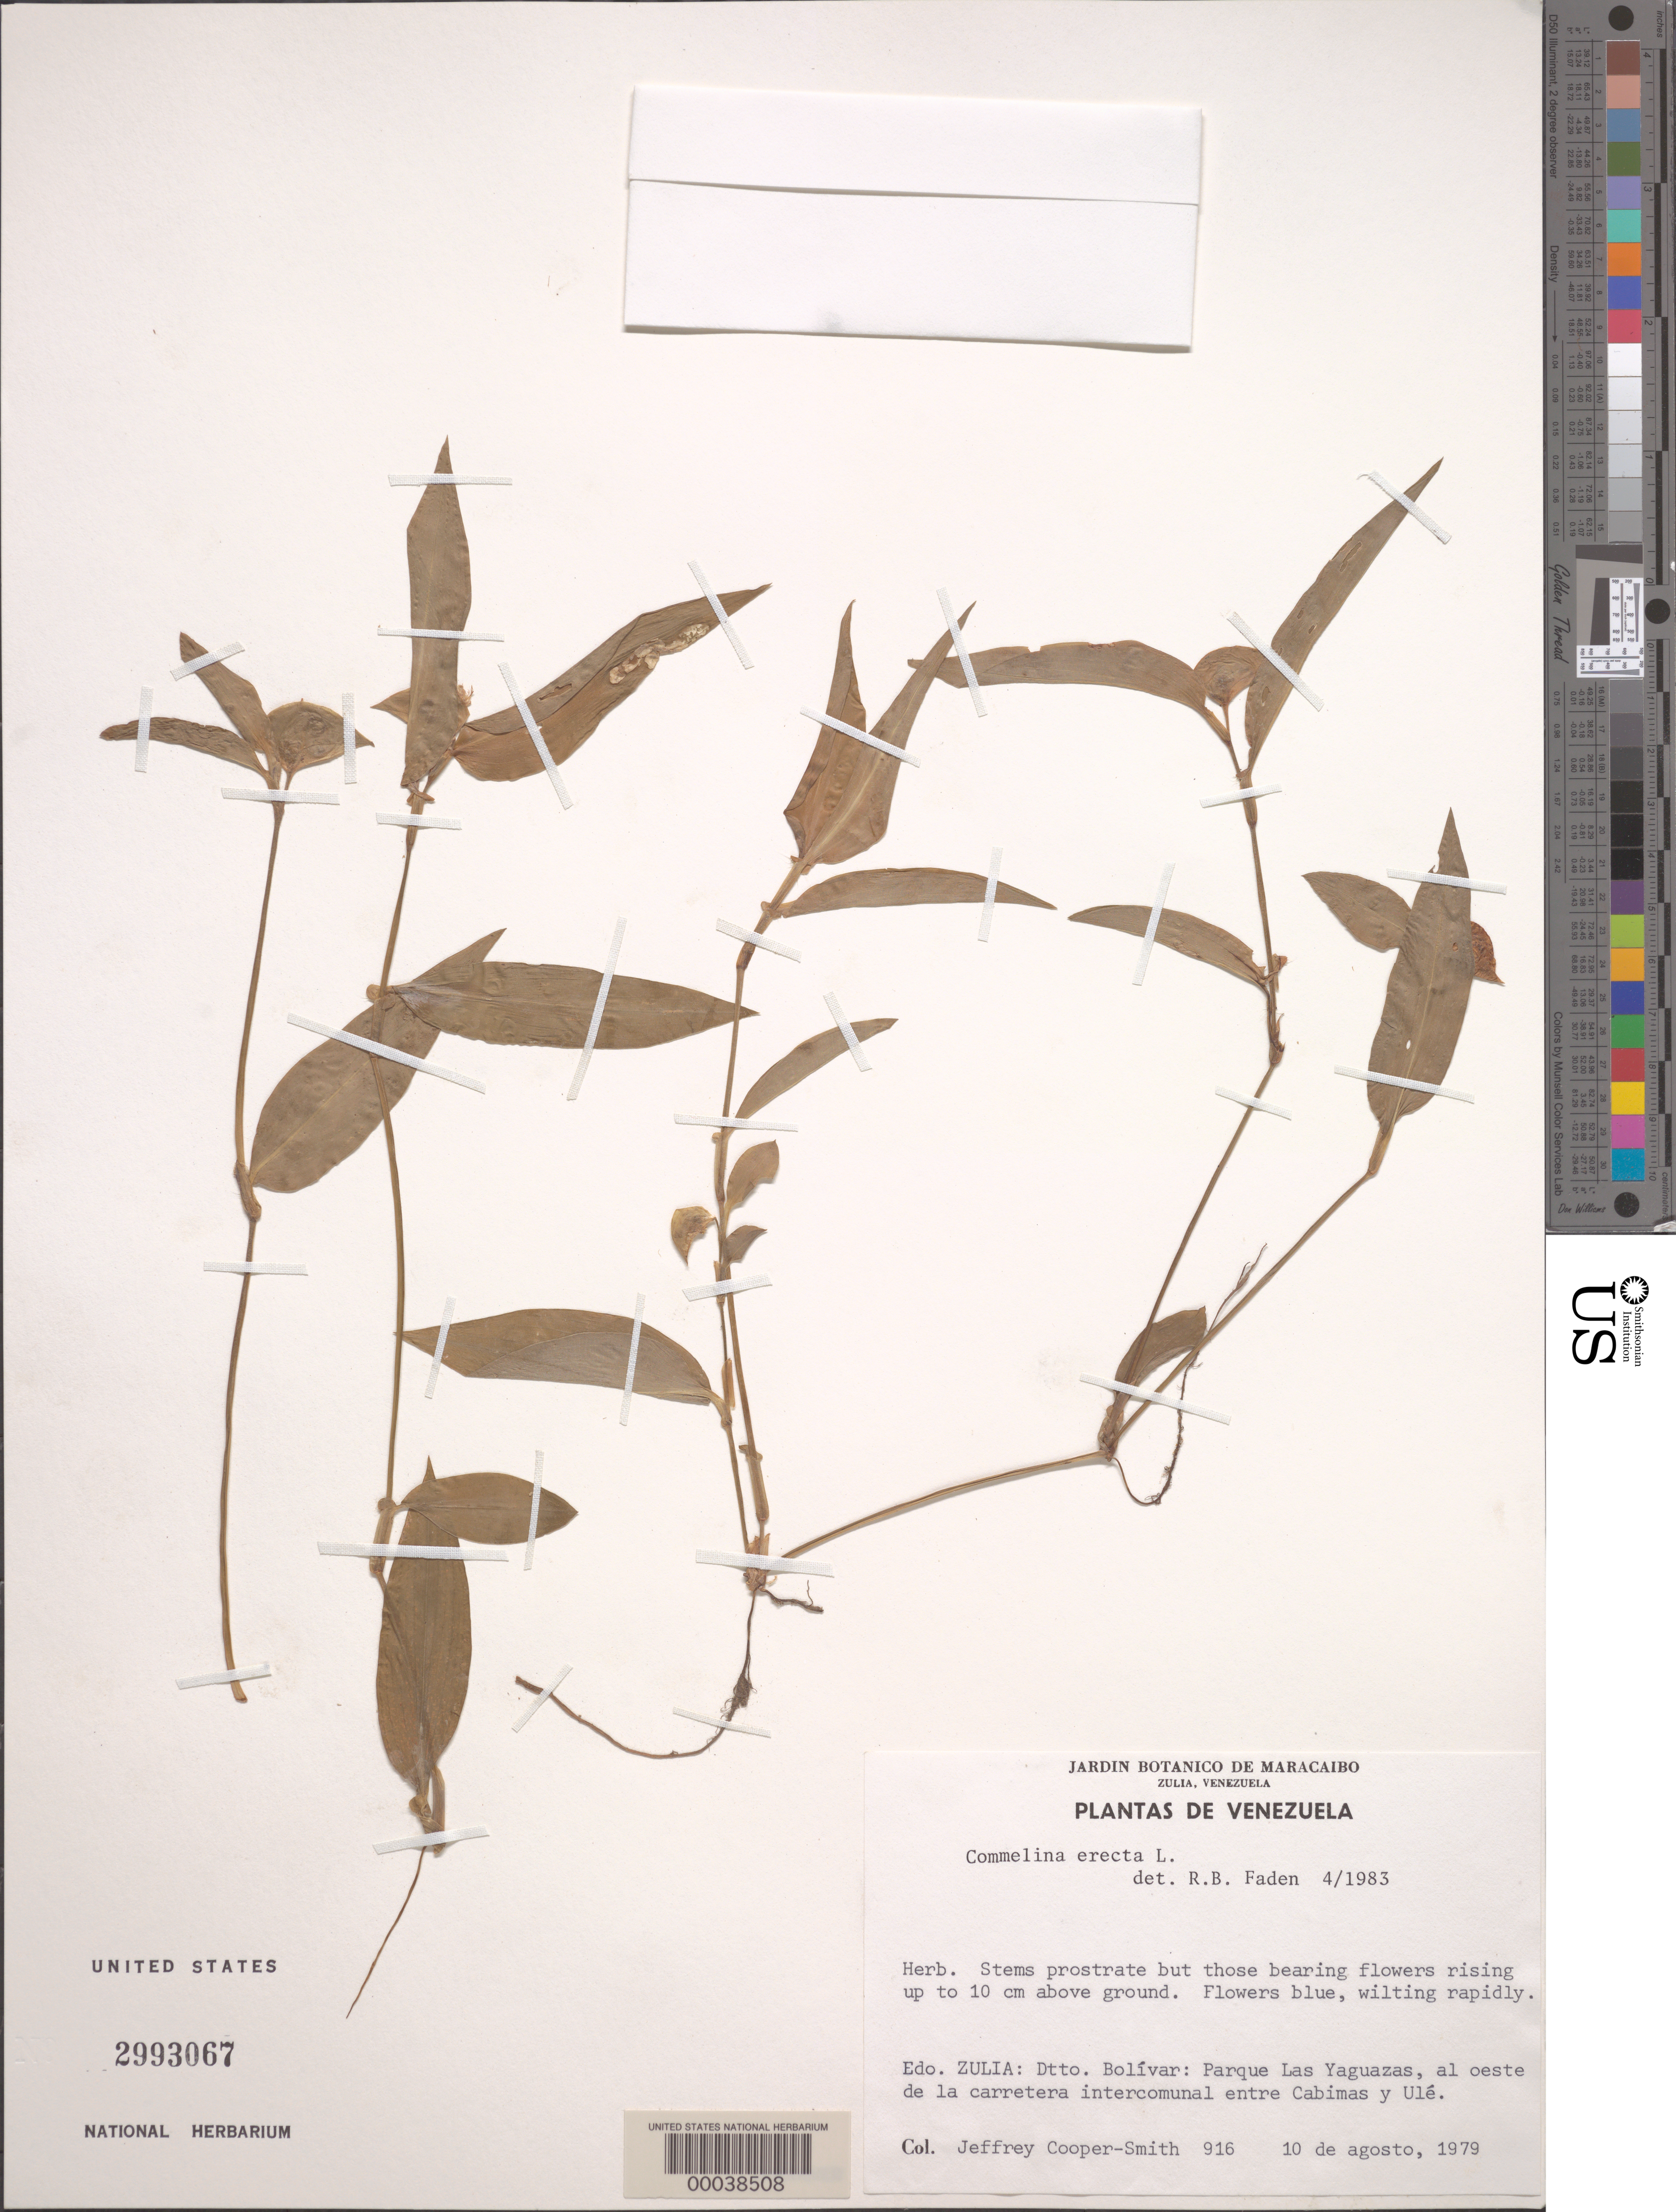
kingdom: Plantae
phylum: Tracheophyta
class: Liliopsida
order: Commelinales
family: Commelinaceae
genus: Commelina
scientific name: Commelina erecta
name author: L.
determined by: Faden, Robert B., (US), Smithsonian Institution - National Museum of Natural History (UNITED STATES)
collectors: J. Cooper-Smith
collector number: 916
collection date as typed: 10 Aug 1979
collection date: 1979-08-10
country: Venezuela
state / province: Zulia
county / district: Simón Bolívar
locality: Parque las yaguazas; between cabimas and ule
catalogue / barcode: US 2993067